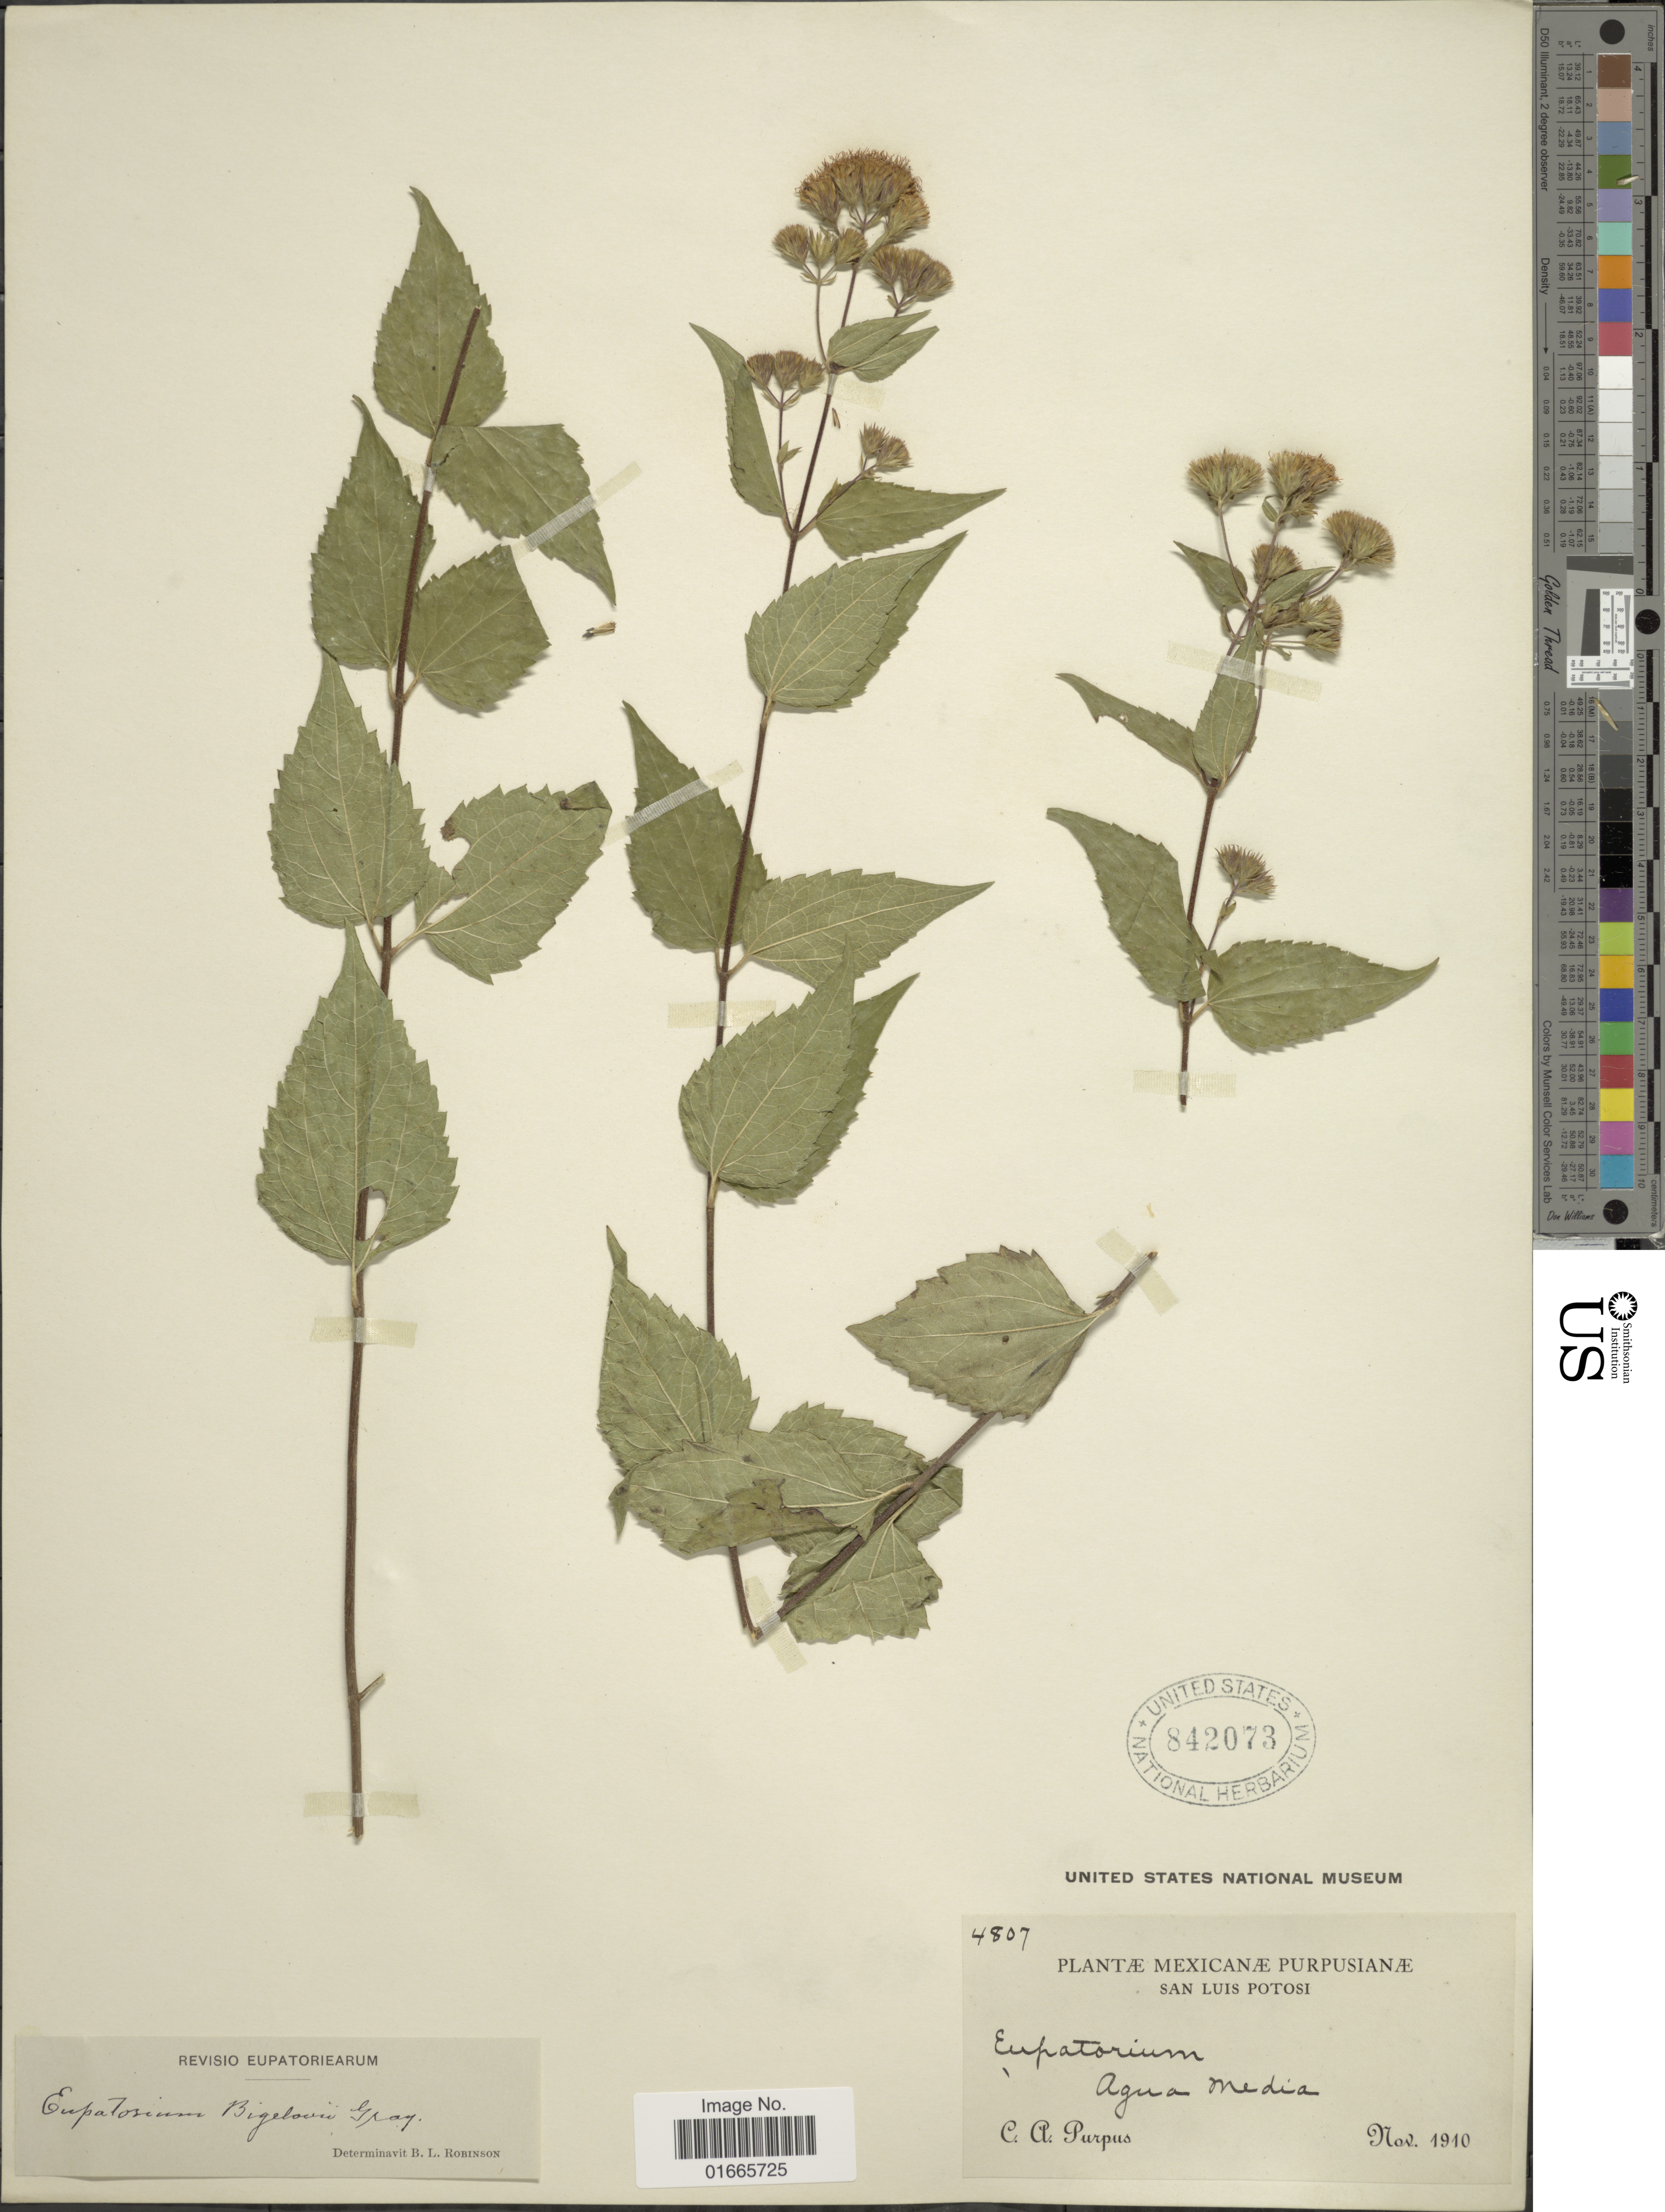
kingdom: Plantae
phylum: Tracheophyta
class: Magnoliopsida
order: Asterales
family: Asteraceae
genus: Chromolaena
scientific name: Chromolaena bigelovii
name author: (A. Gray) R.M. King & H. Rob.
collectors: C. A. Purpus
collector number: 4807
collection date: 1901-11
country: Mexico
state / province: San Luis Potosí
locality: Agua Media.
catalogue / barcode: US 842073